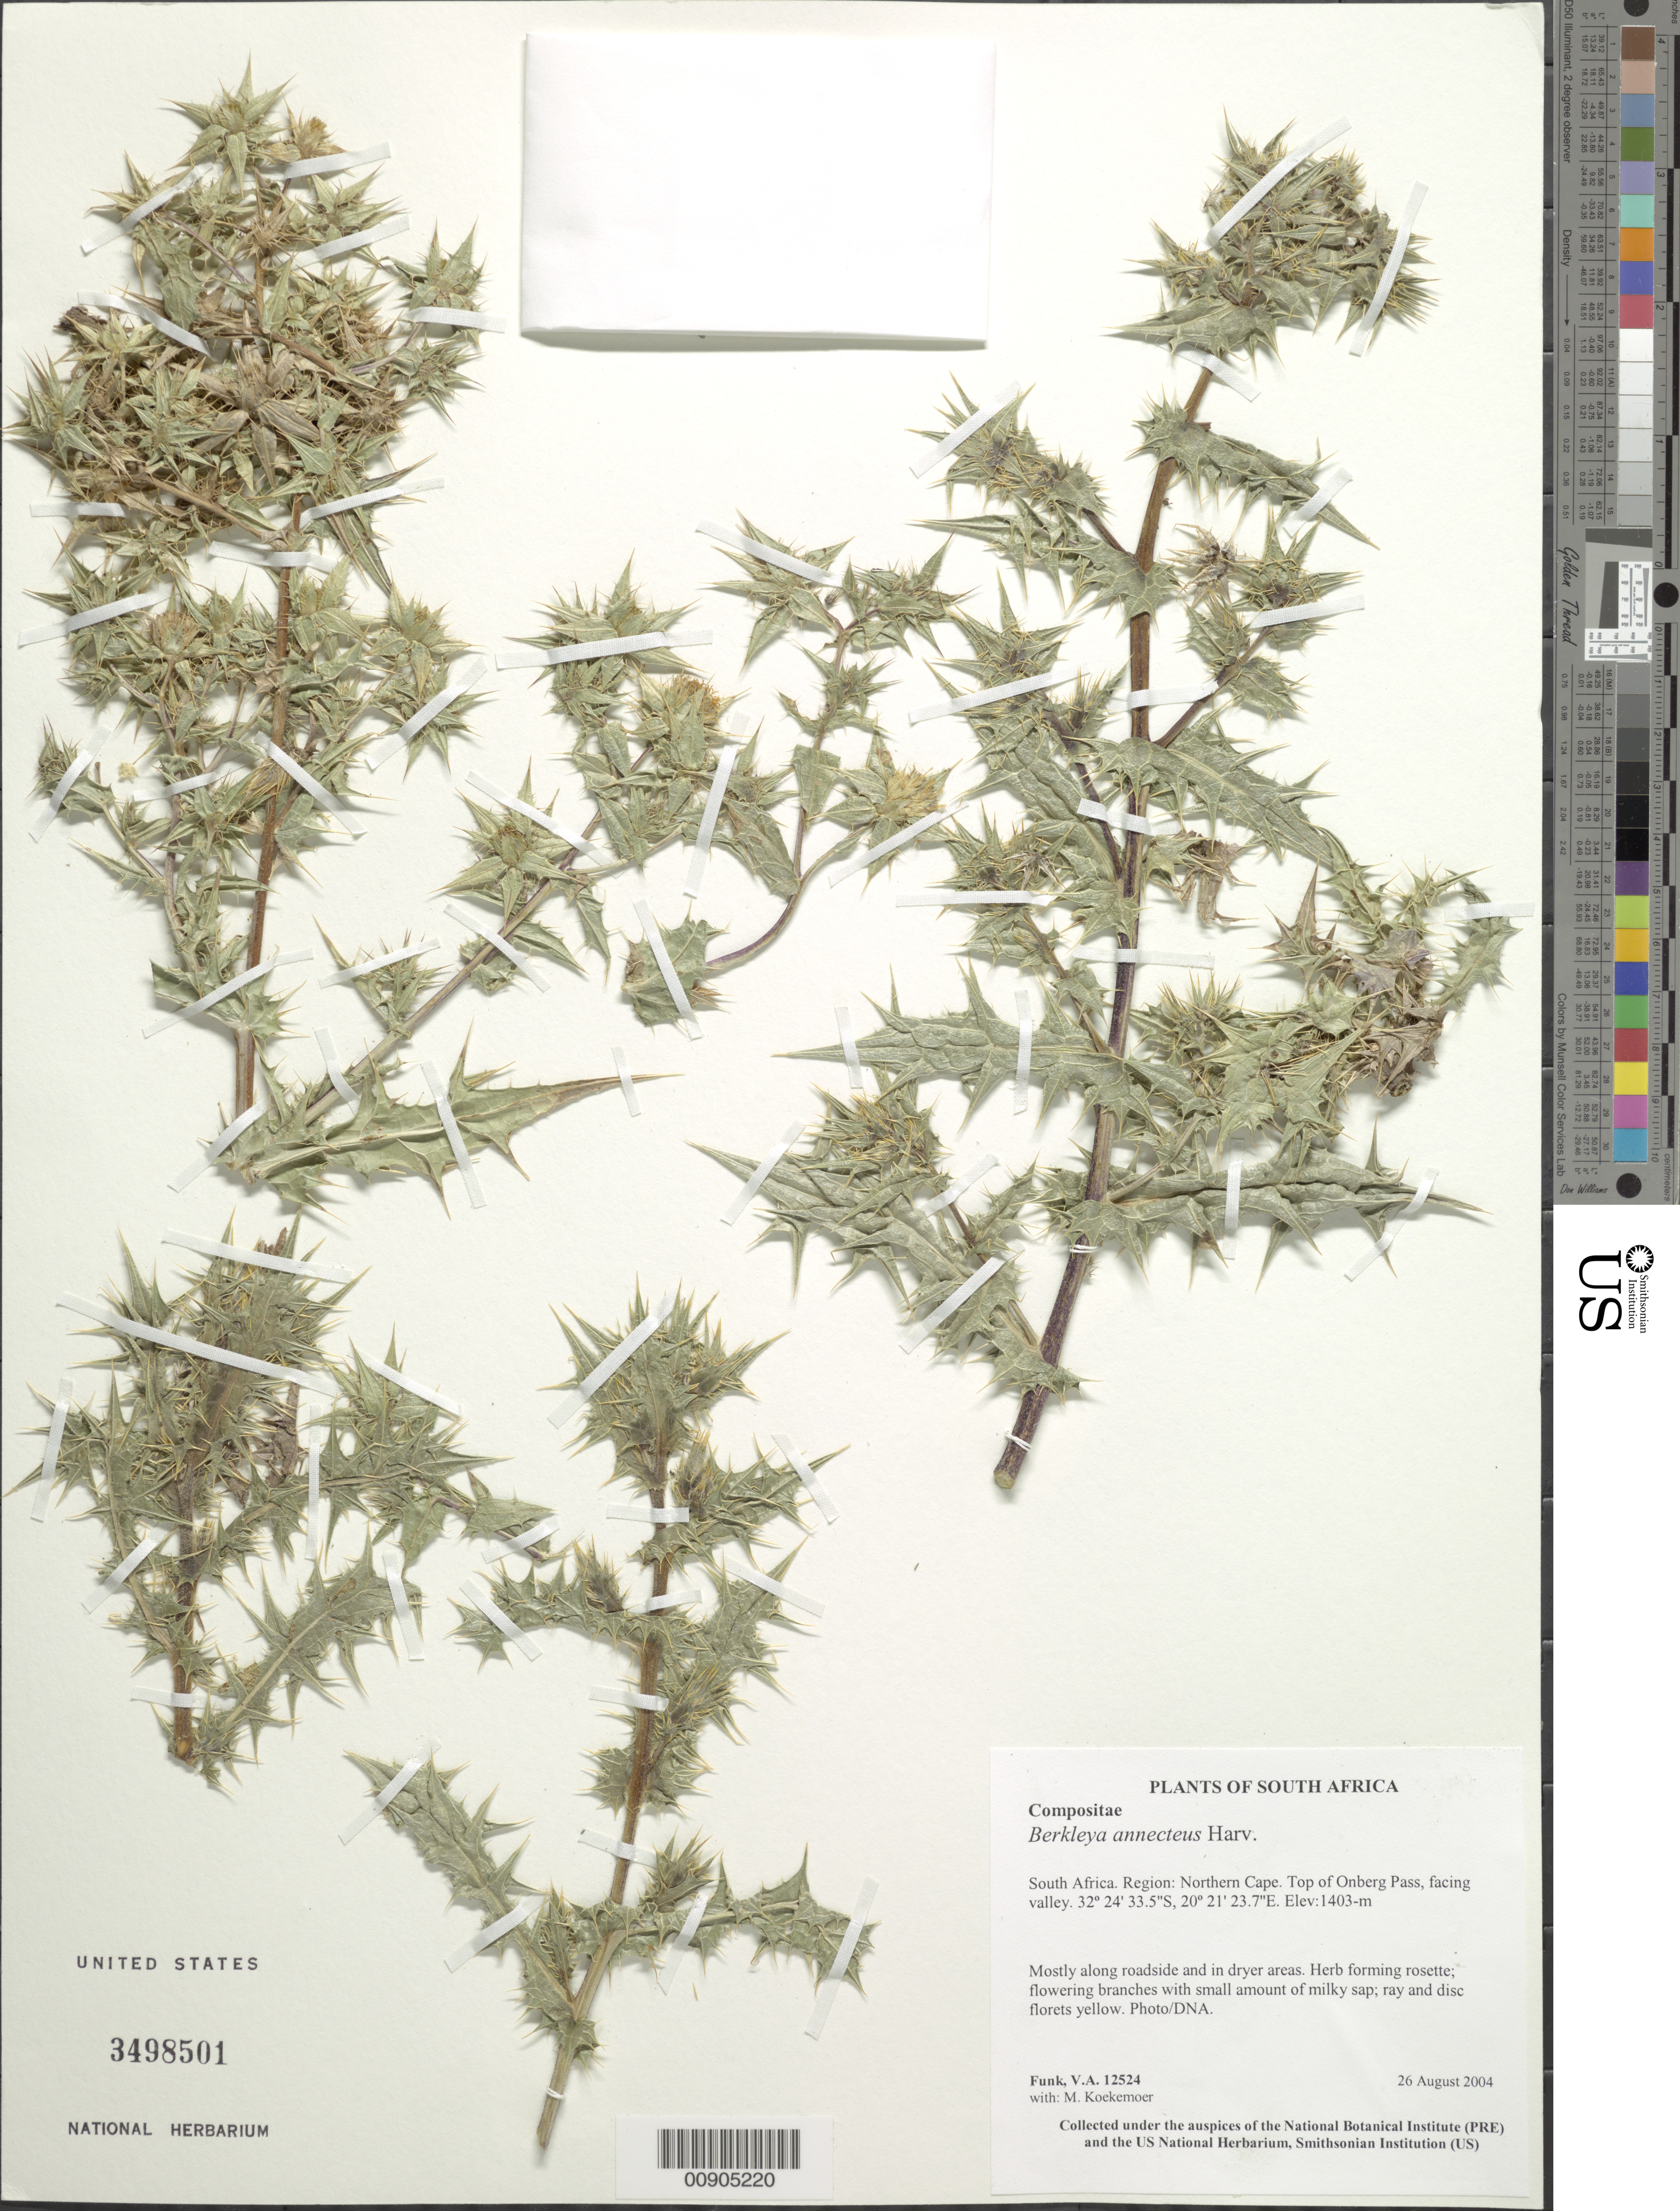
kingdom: Plantae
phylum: Tracheophyta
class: Magnoliopsida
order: Asterales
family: Asteraceae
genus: Berkheya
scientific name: Berkheya annectens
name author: Harv.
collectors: V. Funk & M. Koekemoer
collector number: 12524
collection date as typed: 26 August 2004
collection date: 2004-08-26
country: South Africa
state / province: Northern Cape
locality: Northern Cape, top of Onberg Pass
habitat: Roadside and dryer areas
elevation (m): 1403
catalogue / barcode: US 3498501